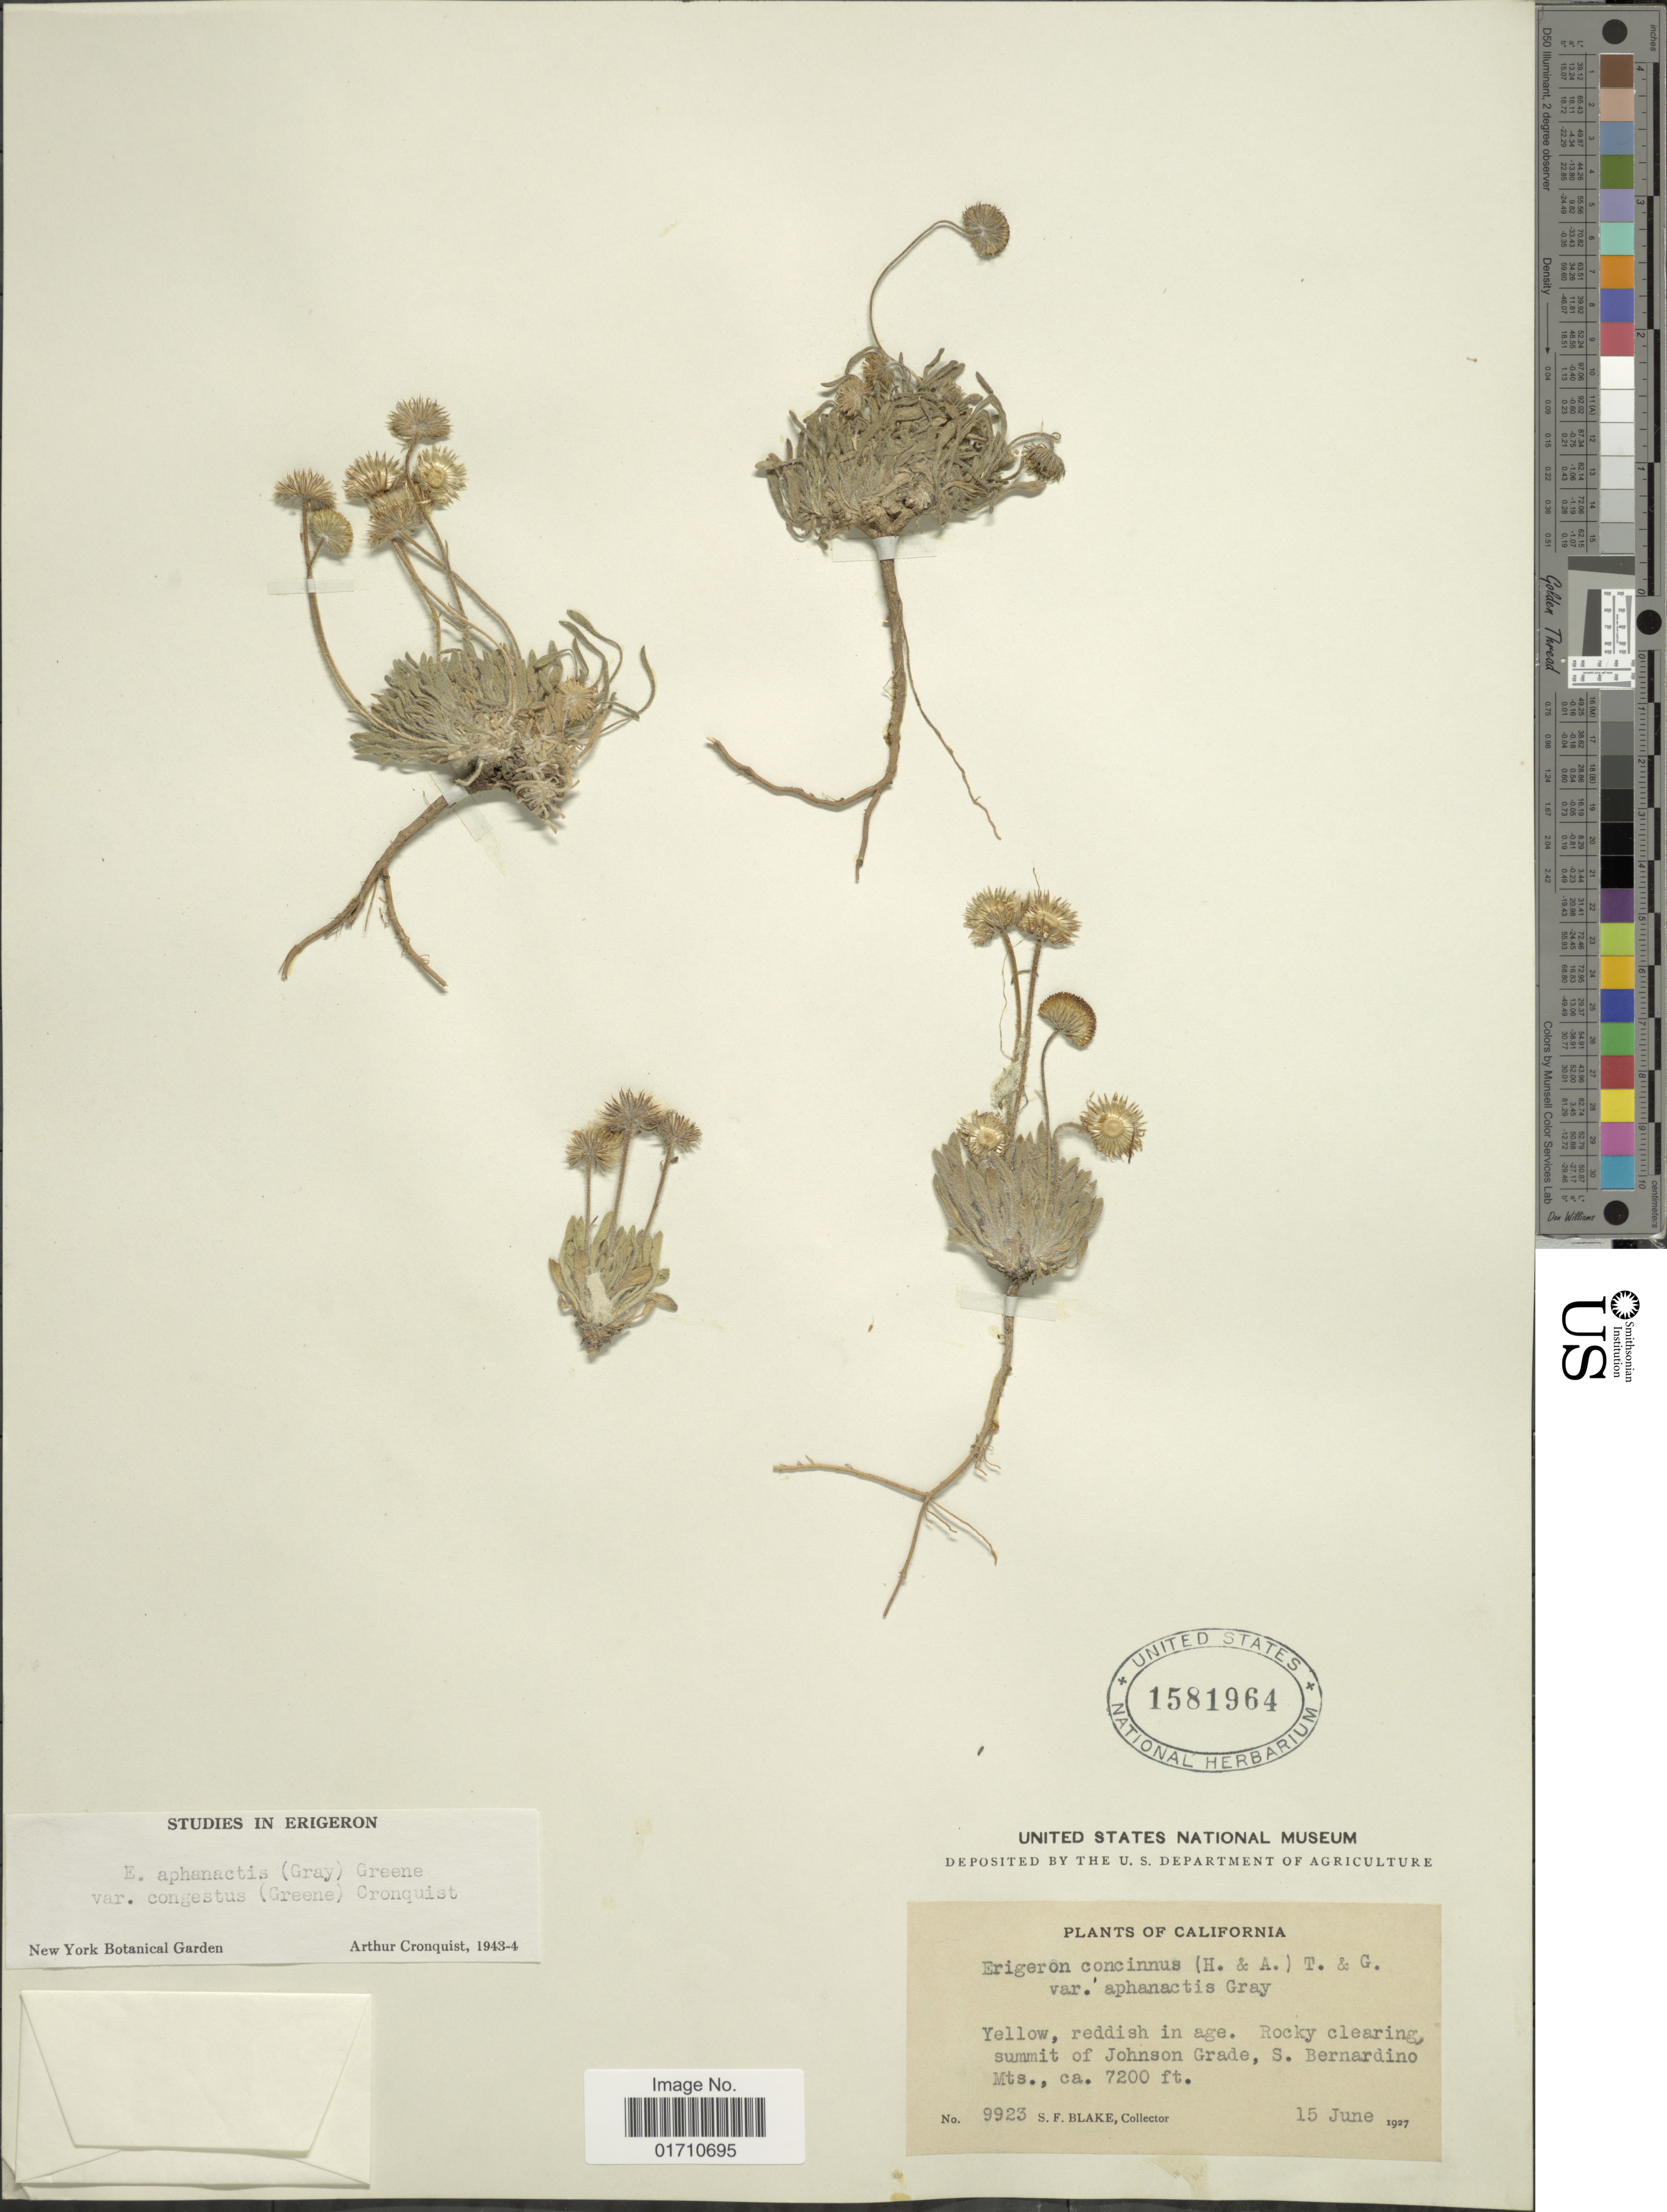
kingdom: Plantae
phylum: Tracheophyta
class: Magnoliopsida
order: Asterales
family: Asteraceae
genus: Erigeron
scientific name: Erigeron aphanactis var. congestus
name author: (Greene) Cronq.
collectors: S. Blake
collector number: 9923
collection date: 1927-06-15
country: United States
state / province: California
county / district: San Bernardino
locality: Rocky clearing, summit of Johnson Grade, S. Bernardino Mts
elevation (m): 2195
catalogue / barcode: US 1581964